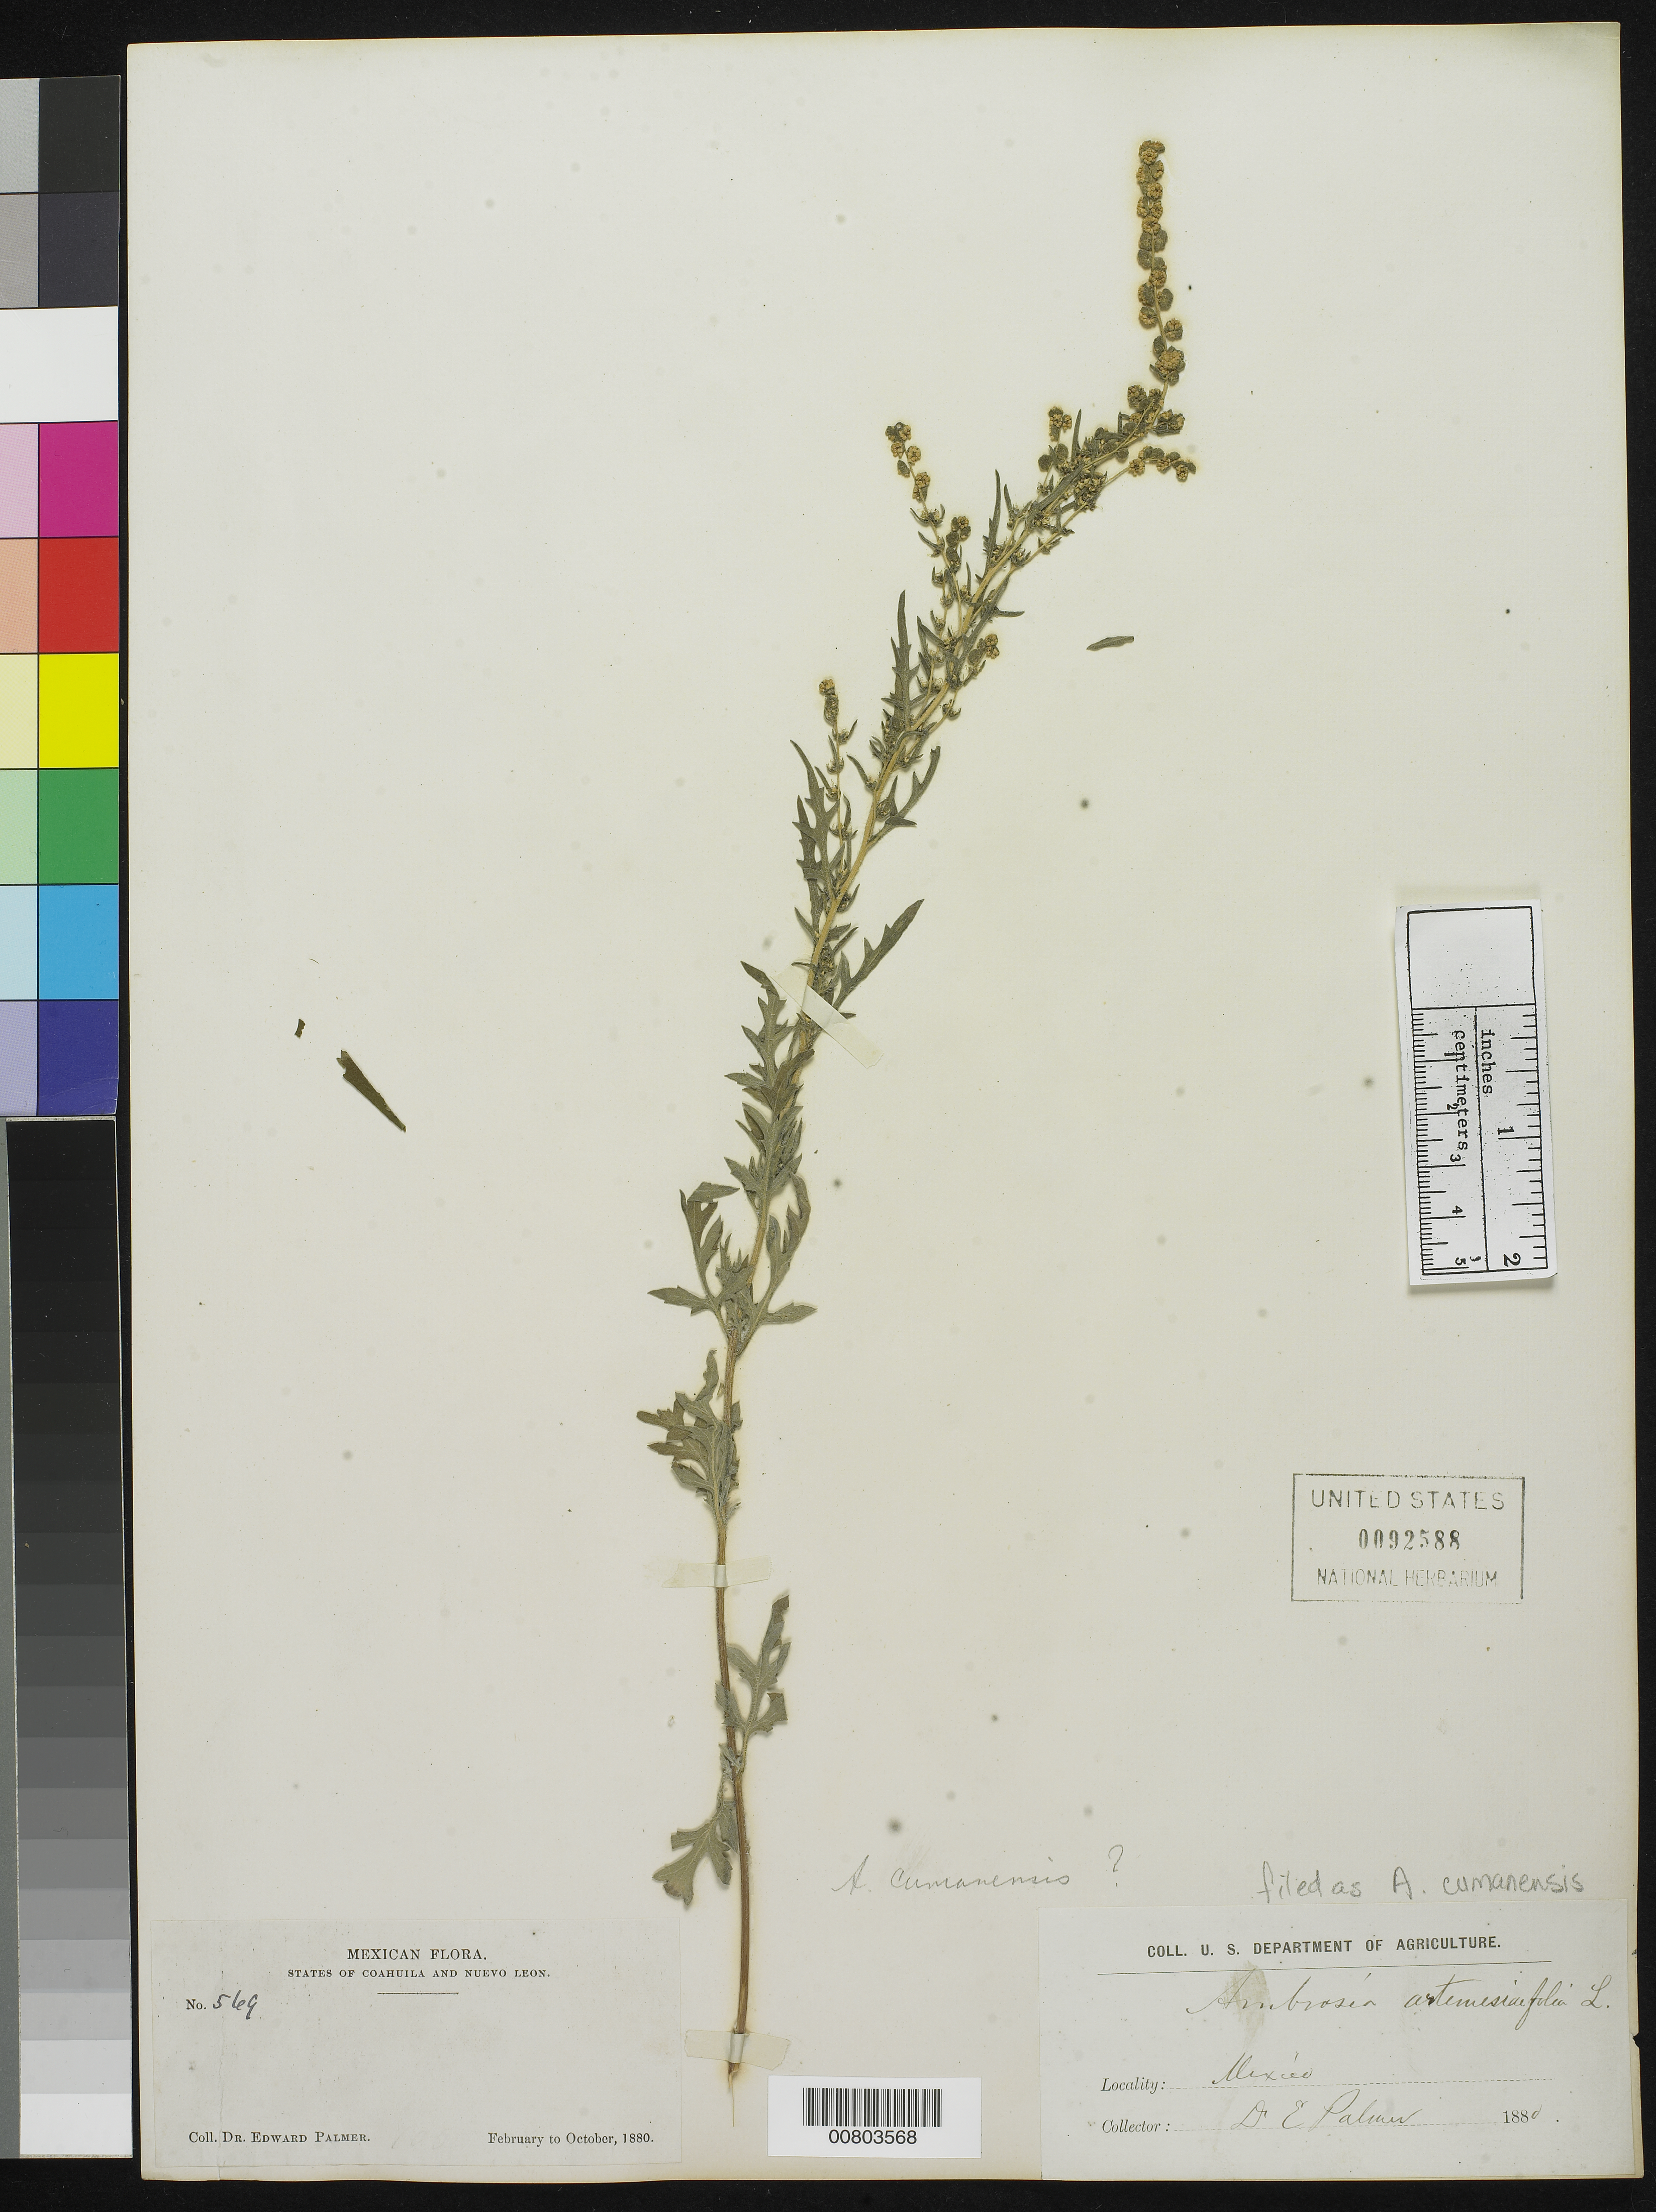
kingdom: Plantae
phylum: Tracheophyta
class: Magnoliopsida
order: Asterales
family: Asteraceae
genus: Ambrosia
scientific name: Ambrosia cumanensis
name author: Kunth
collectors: E. Palmer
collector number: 569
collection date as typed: Feb 1880 to -- Oct 1880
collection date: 1880-02/1880-10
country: Mexico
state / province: Coahuila / Nuevo León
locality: States of Coahuila and Nuevo León.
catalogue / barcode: US 92588